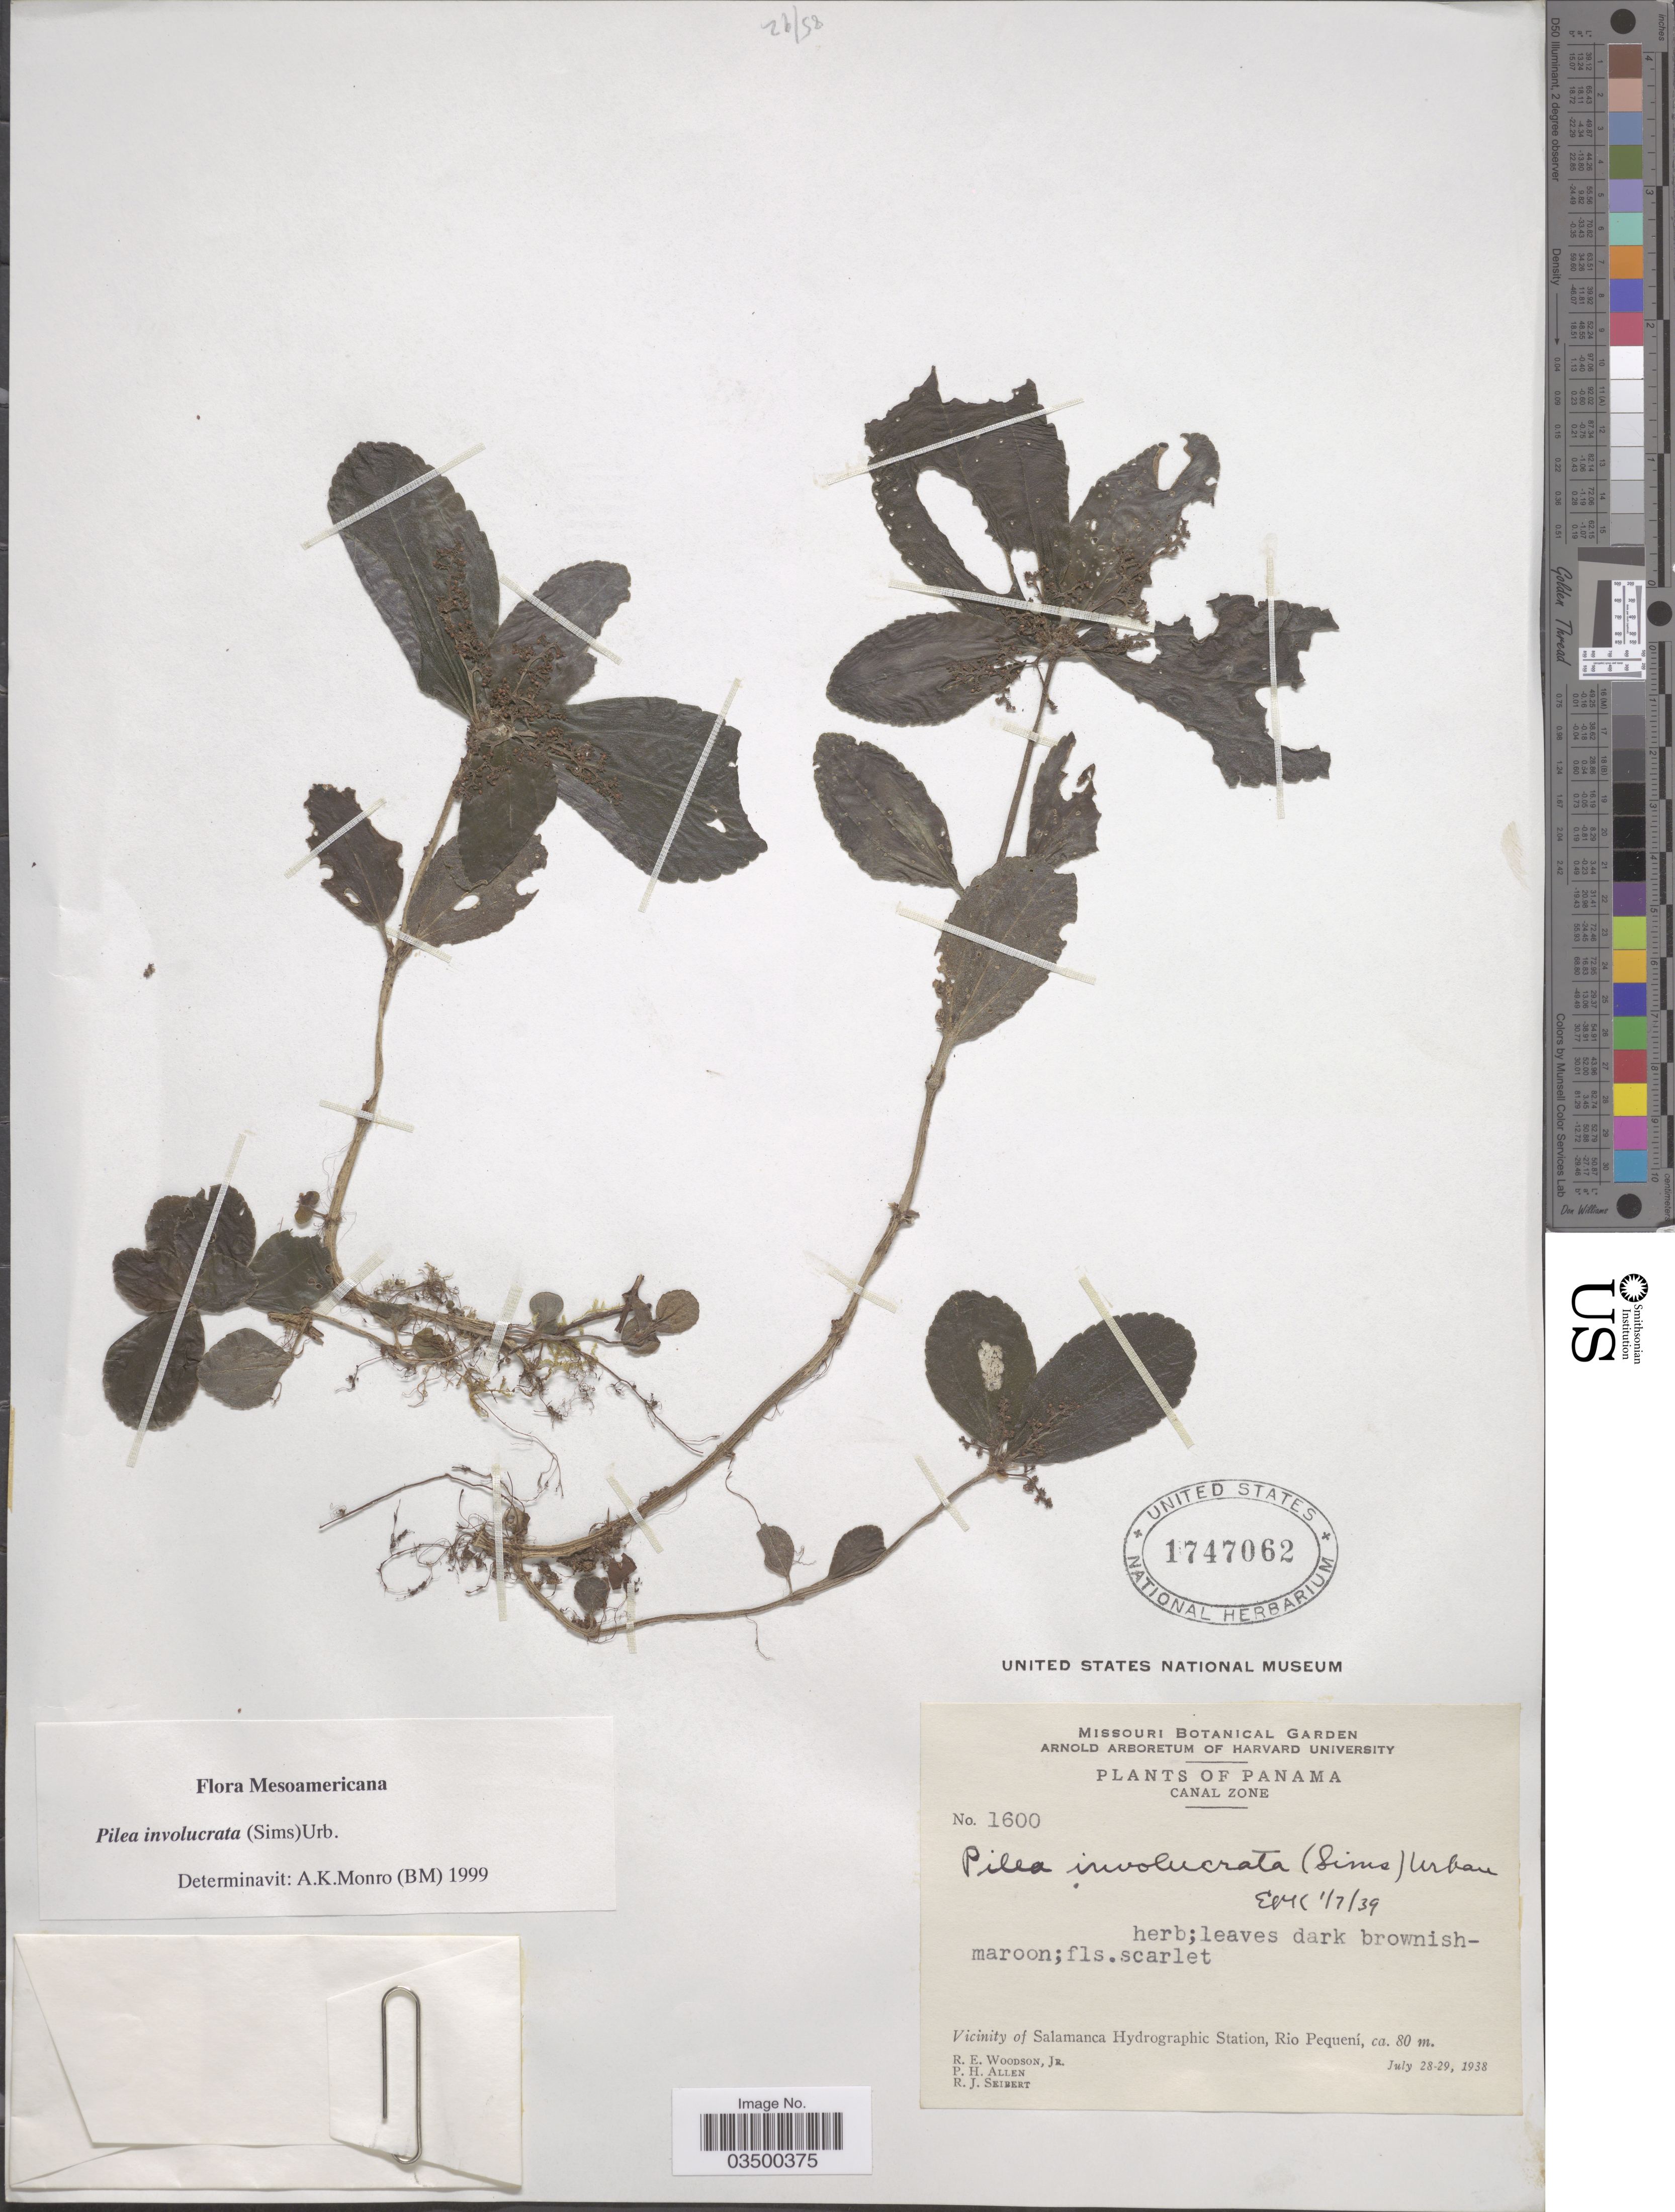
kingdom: Plantae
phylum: Tracheophyta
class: Magnoliopsida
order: Rosales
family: Urticaceae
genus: Pilea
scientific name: Pilea involucrata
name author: Urb.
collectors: R. E. Woodson, P. H. Allen & R. J. Seibert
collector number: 1600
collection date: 1938-07-28/1938-07-29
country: Panama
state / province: Colón / Panamá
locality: Canal Zone. Vicinity of Salamanca Hydrographic Station, Rio Pequení.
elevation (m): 80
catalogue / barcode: US 1747062